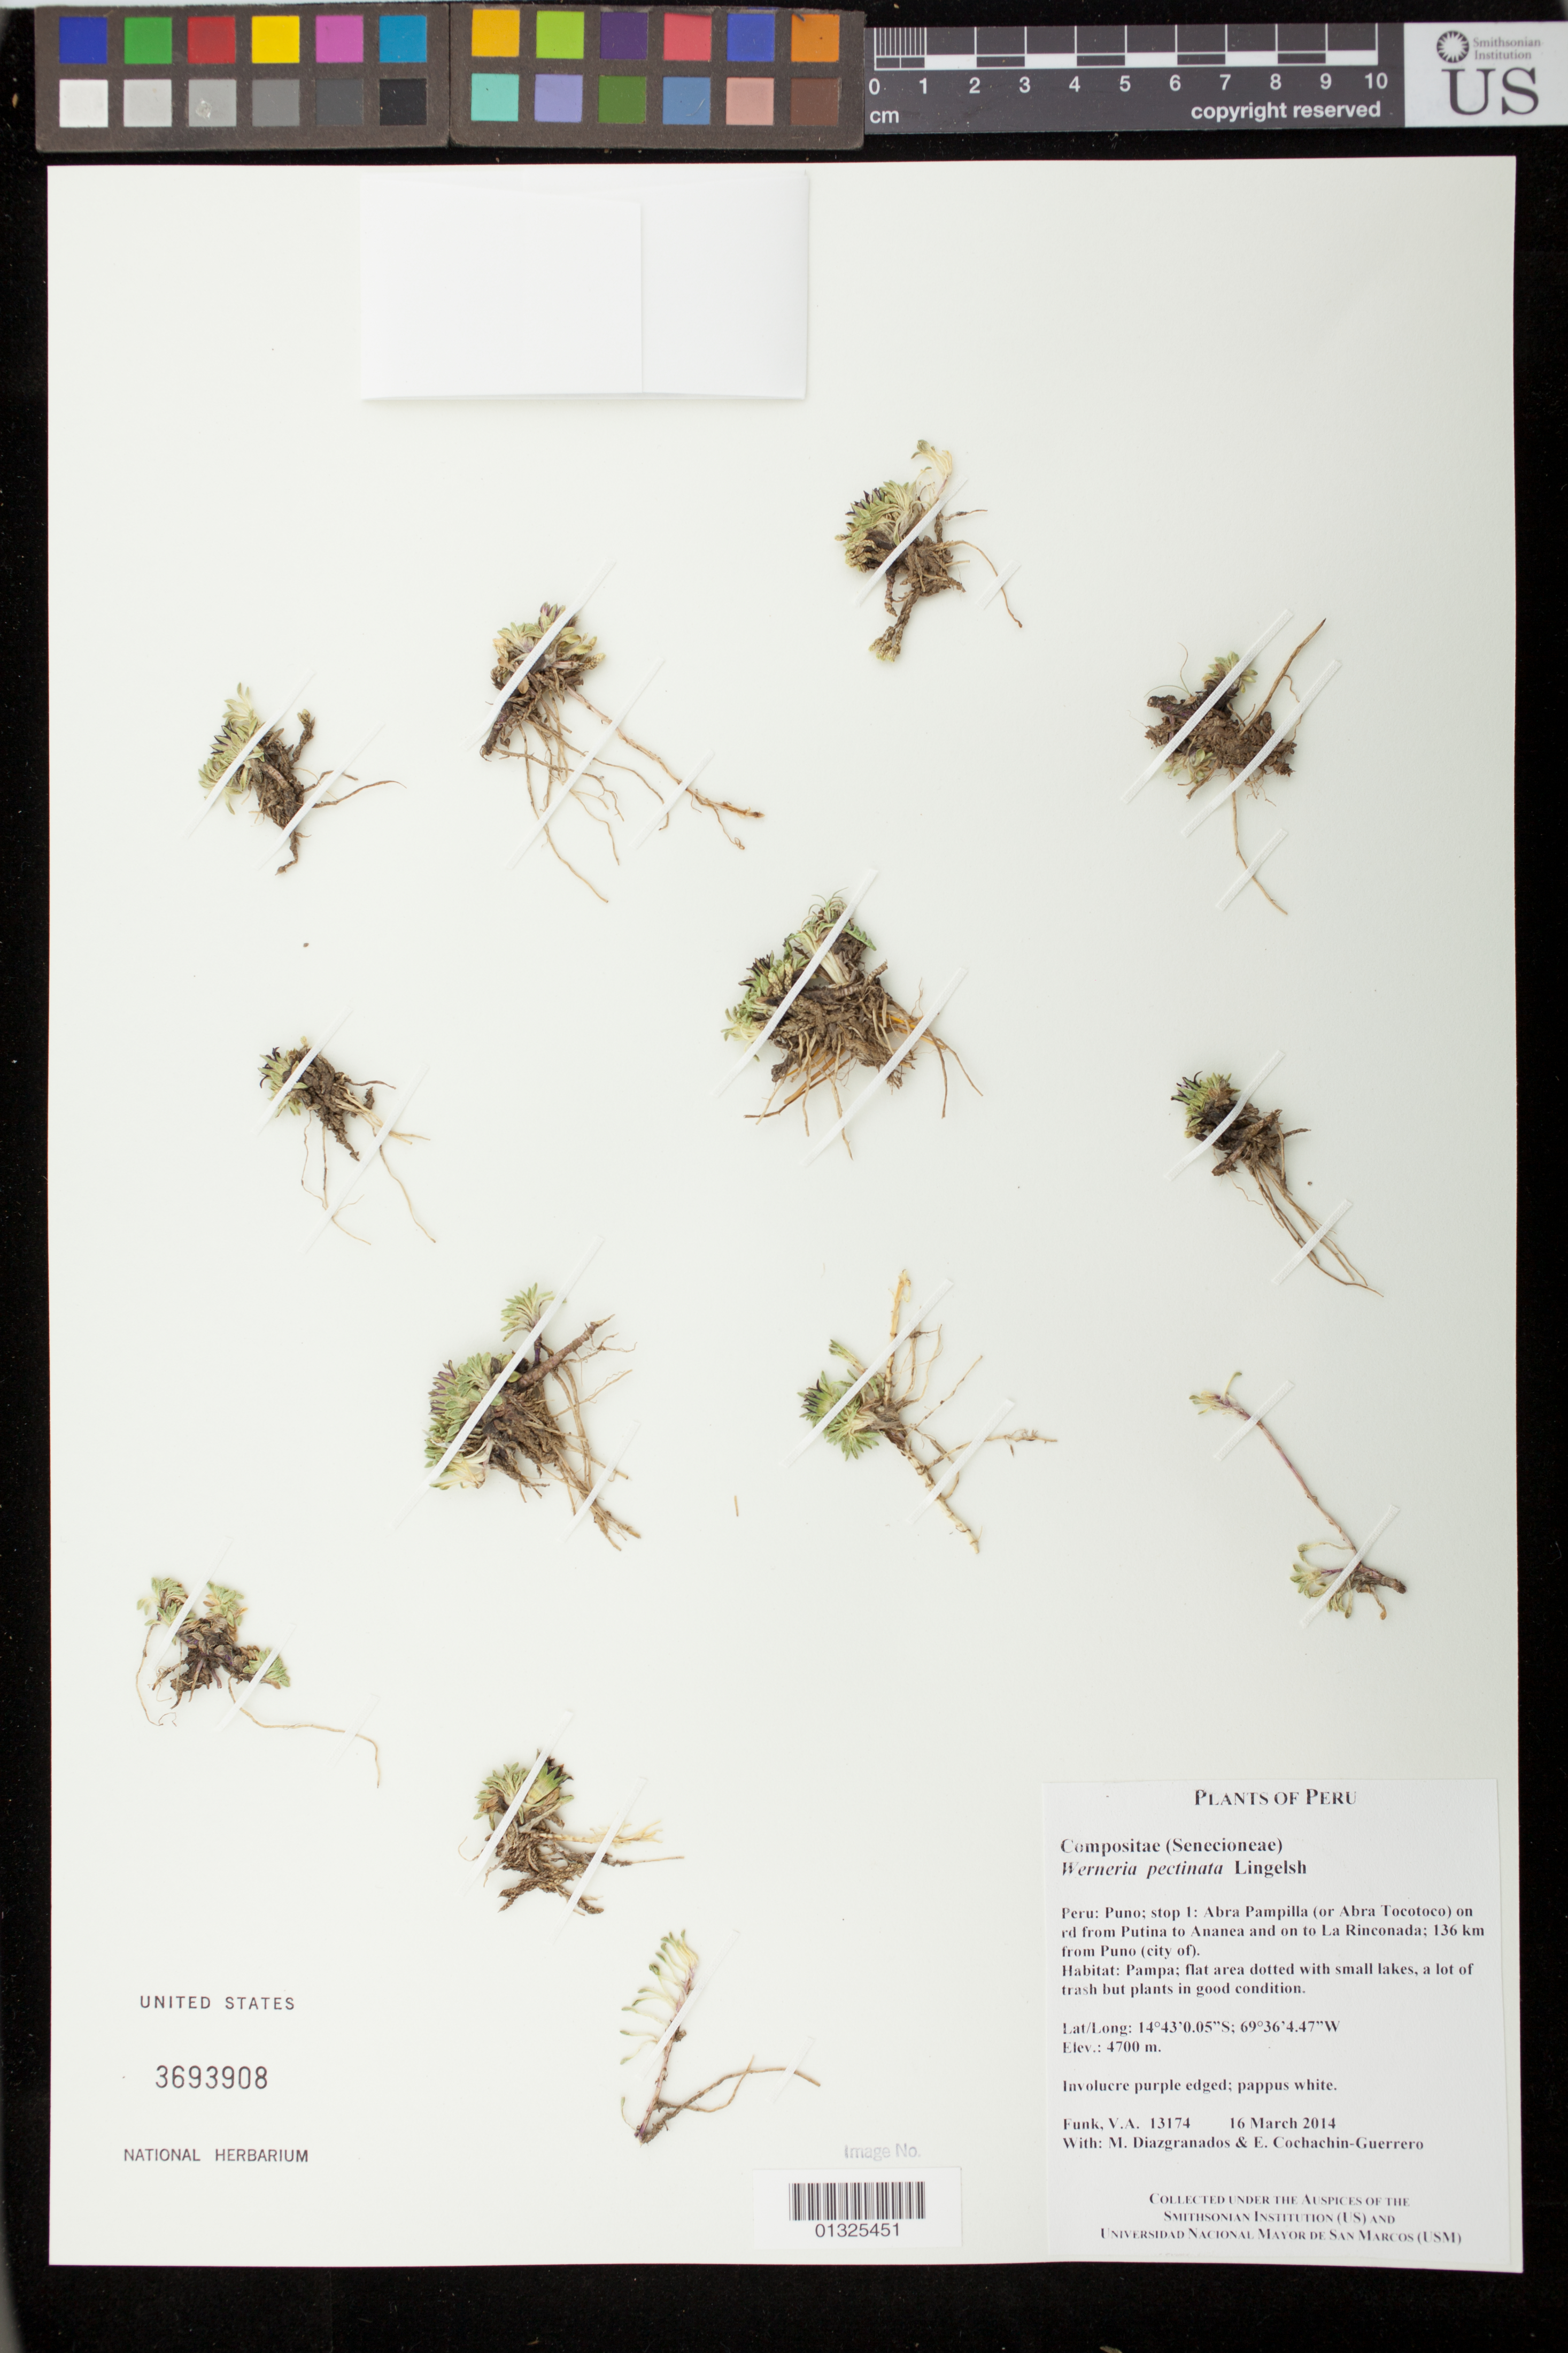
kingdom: Plantae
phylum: Tracheophyta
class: Magnoliopsida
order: Asterales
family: Asteraceae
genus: Werneria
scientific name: Werneria pectinata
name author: Lingelsh.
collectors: M. Diazgranados C. & E. Cochachin Guerrero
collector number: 13174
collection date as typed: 16 March 2014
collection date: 2014-03-16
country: Peru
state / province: Puno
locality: Abra Pampilla (or Abra Tocotoco) on Rd to Putina to Ananea and on to La Rinconada; 136 km from the city of Puno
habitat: Pampa; flat area dotted with small lakes, a lot of trash but plants in good condition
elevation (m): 4700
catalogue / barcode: US 3693908